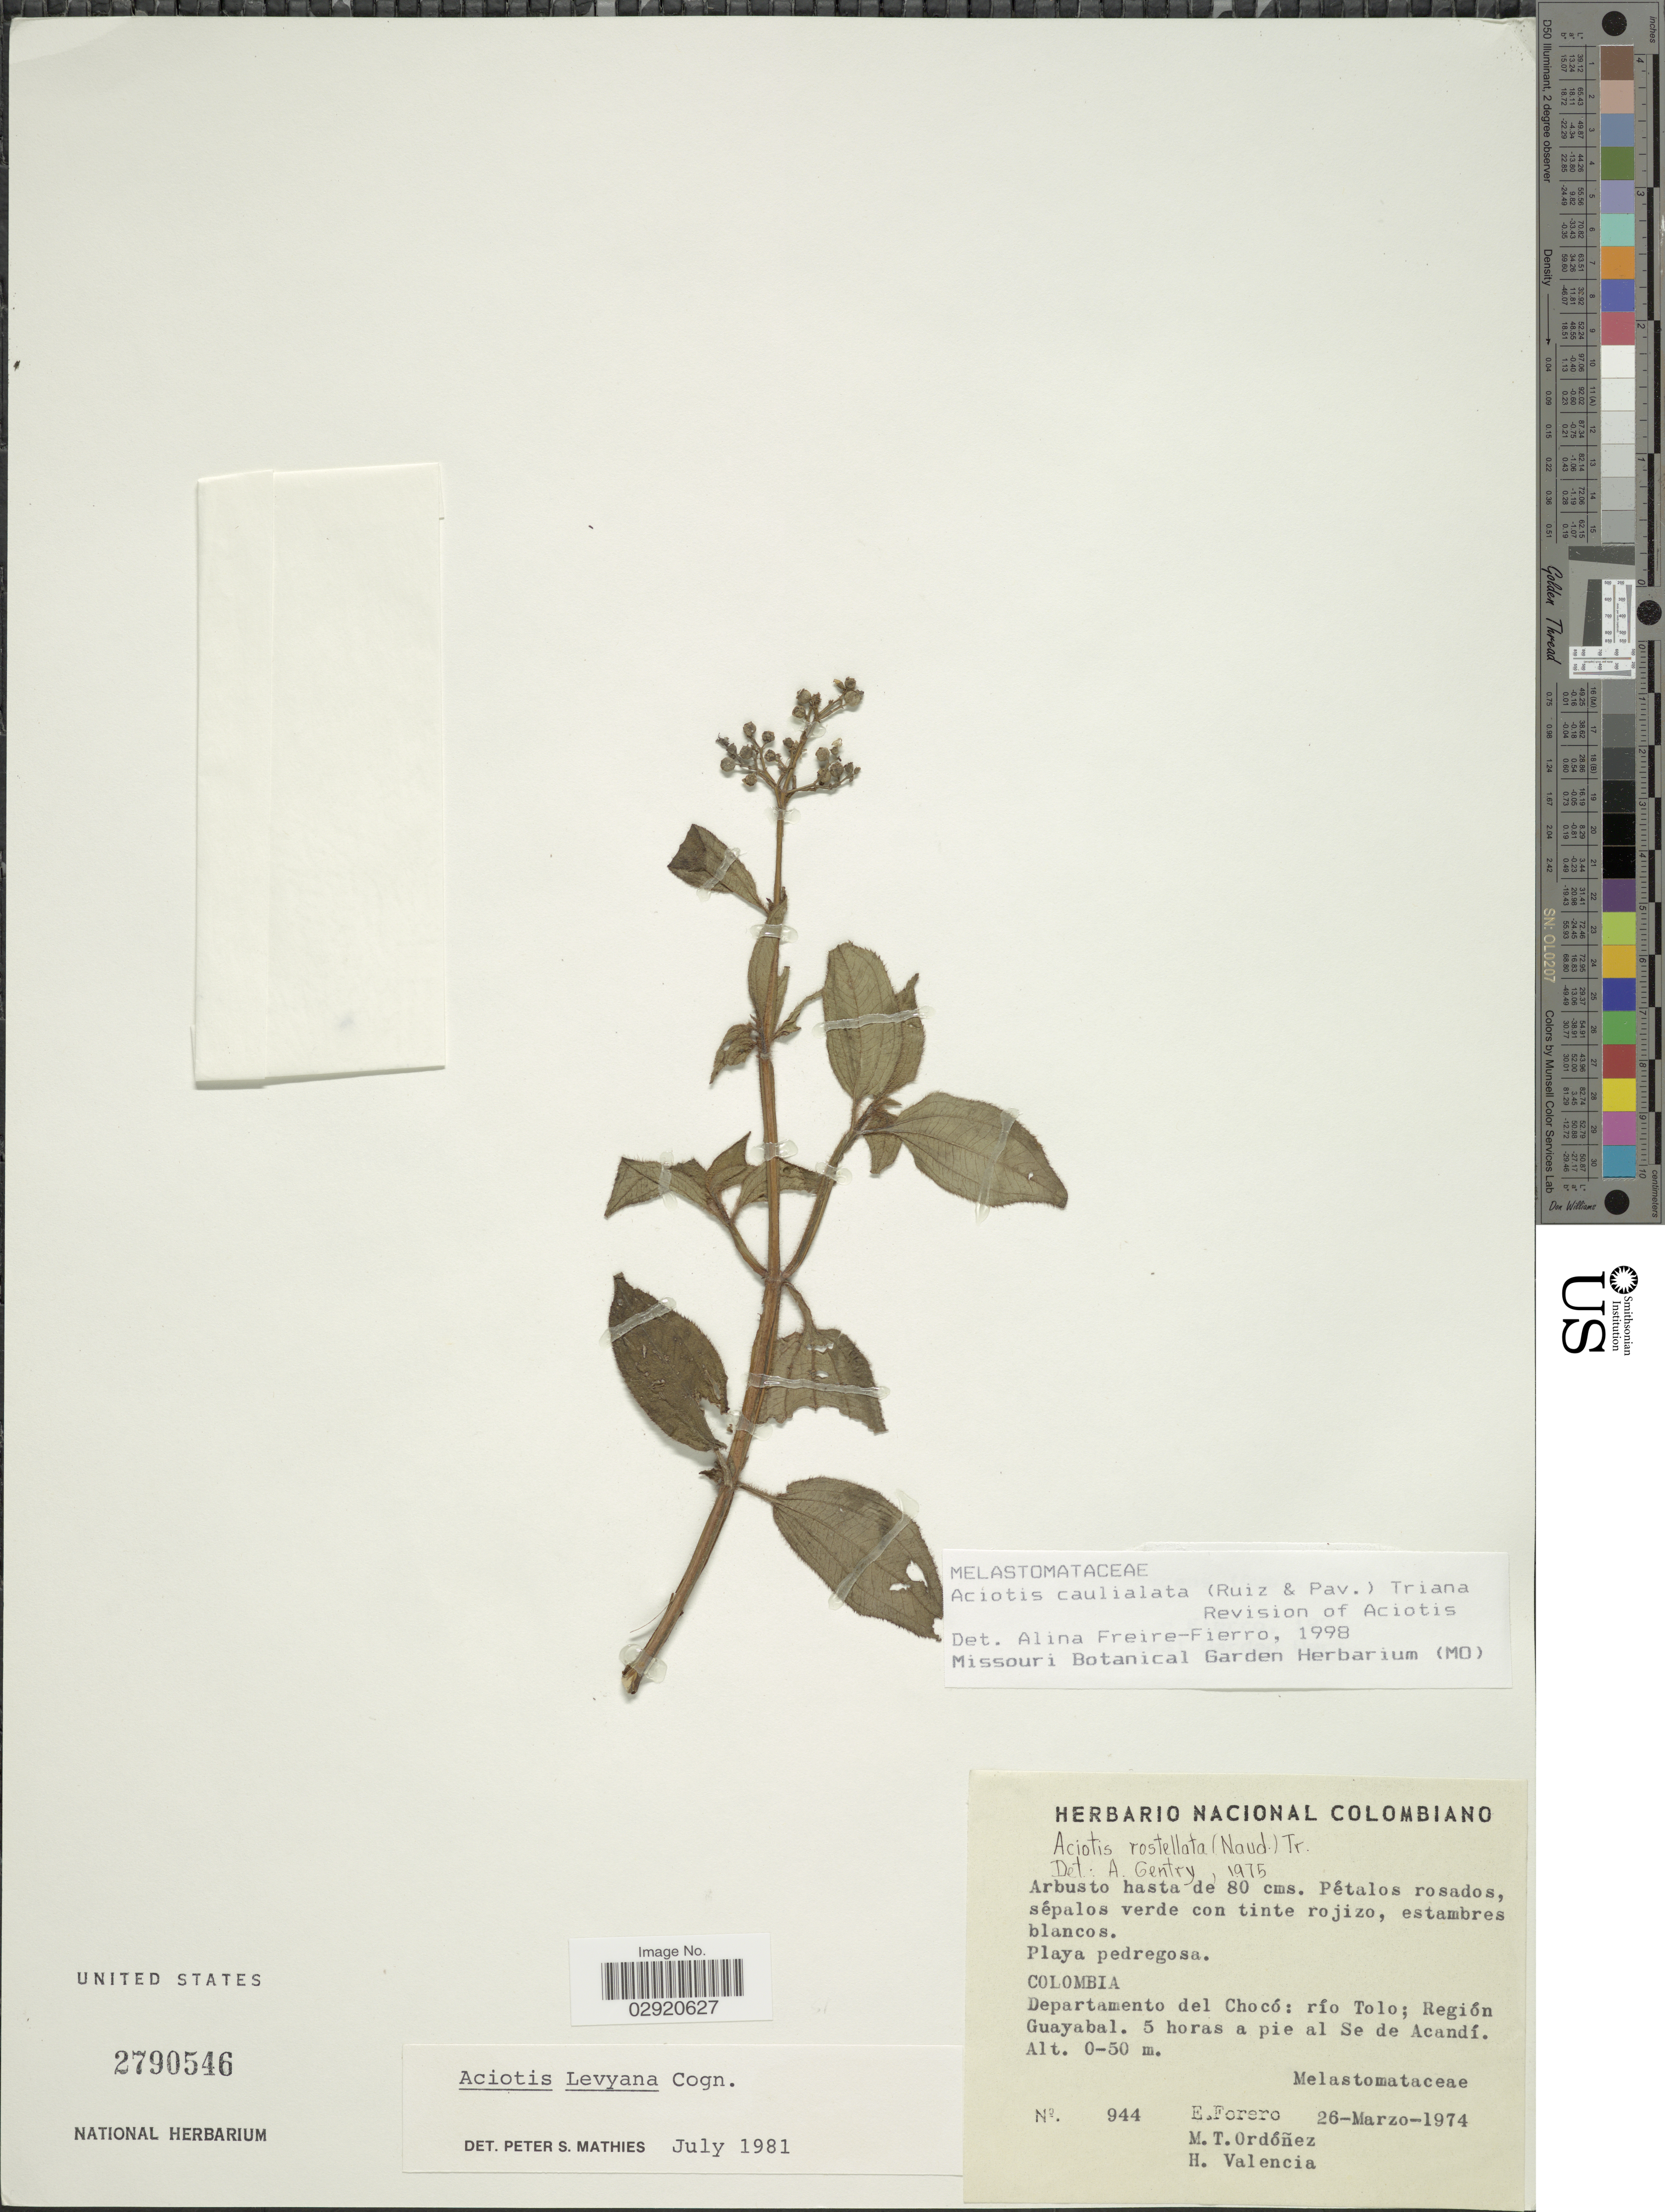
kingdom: Plantae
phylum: Tracheophyta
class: Magnoliopsida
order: Myrtales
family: Melastomataceae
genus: Aciotis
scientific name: Aciotis rubricaulis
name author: (Mart. ex DC.) Triana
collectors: E. Forero, M. Ordoñez & H. Valencia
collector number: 944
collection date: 1974-03-26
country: Colombia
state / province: Chocó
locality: Departamento del Chocó: río Tolo; Región Guayabal. 5 horas a pie al Se de Acandí.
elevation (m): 0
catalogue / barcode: US 2790546